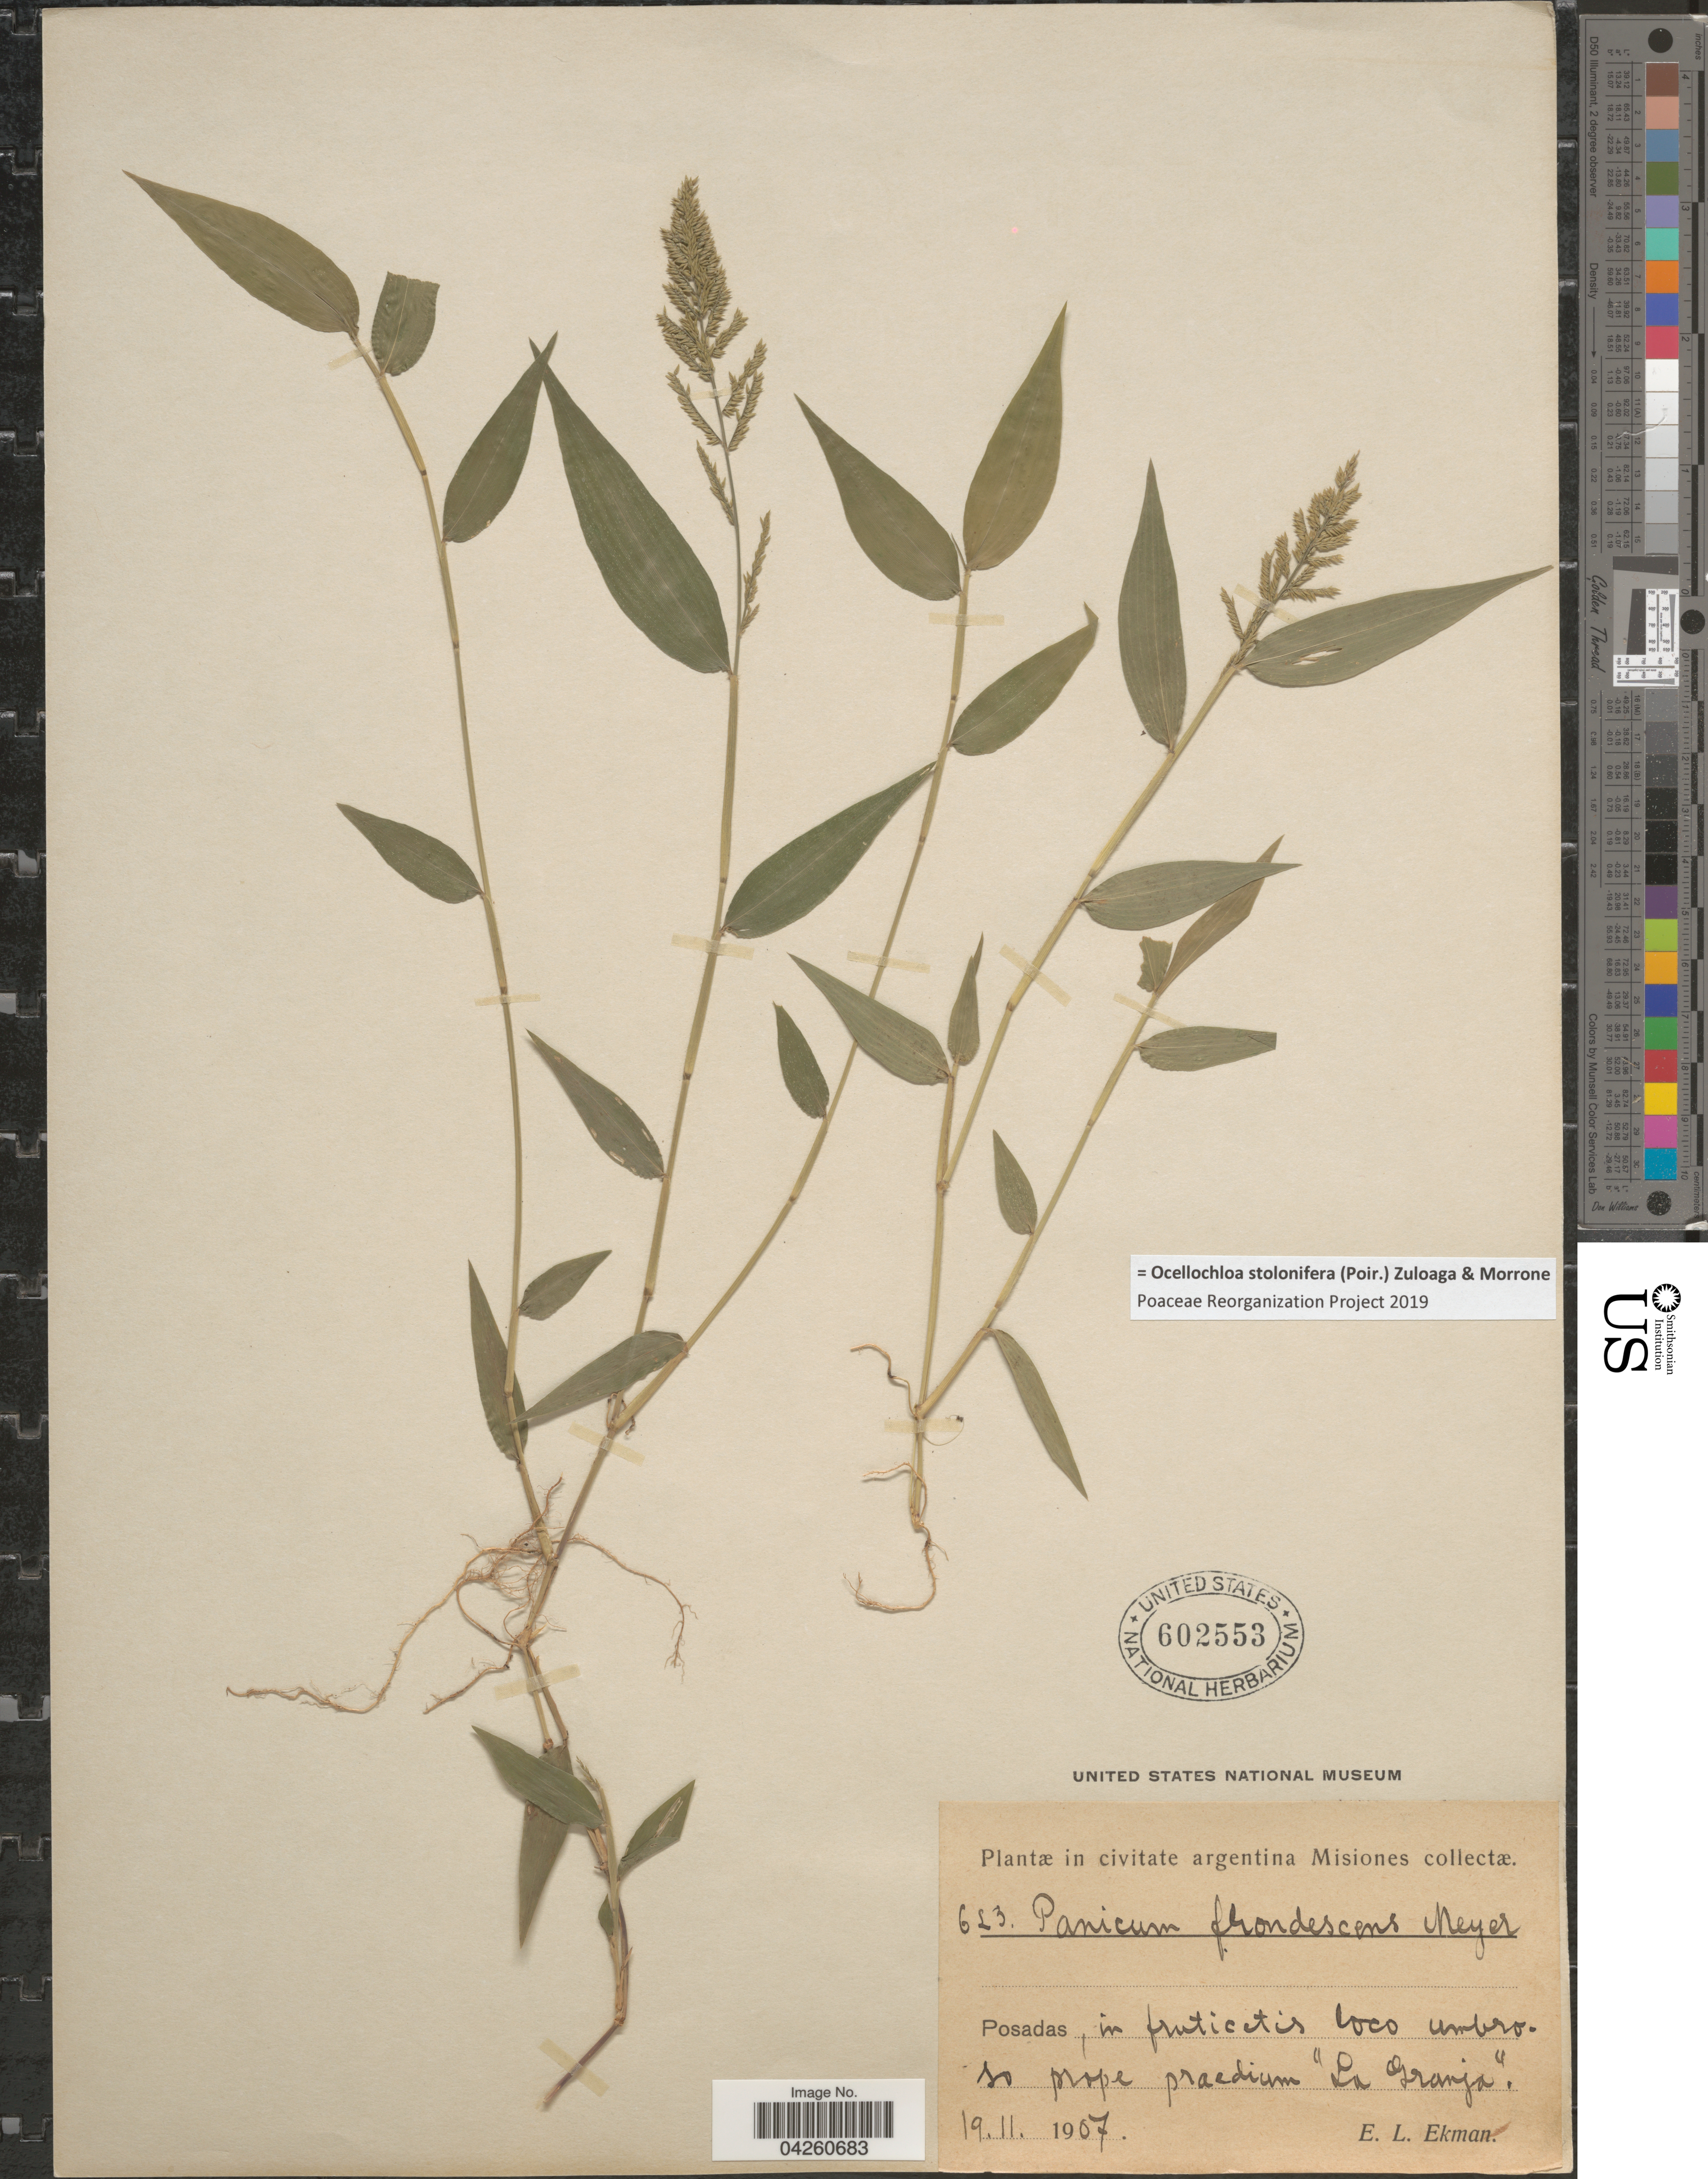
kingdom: Plantae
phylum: Tracheophyta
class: Liliopsida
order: Poales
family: Poaceae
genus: Ocellochloa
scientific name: Ocellochloa stolonifera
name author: (Poir.) Zuloaga & Morrone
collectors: E. L. Ekman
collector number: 623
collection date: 1907-11-19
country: Argentina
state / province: Misiones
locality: Posadas, in fruticetis loco umbroso prope praedium "La Granja".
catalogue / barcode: US 6025533